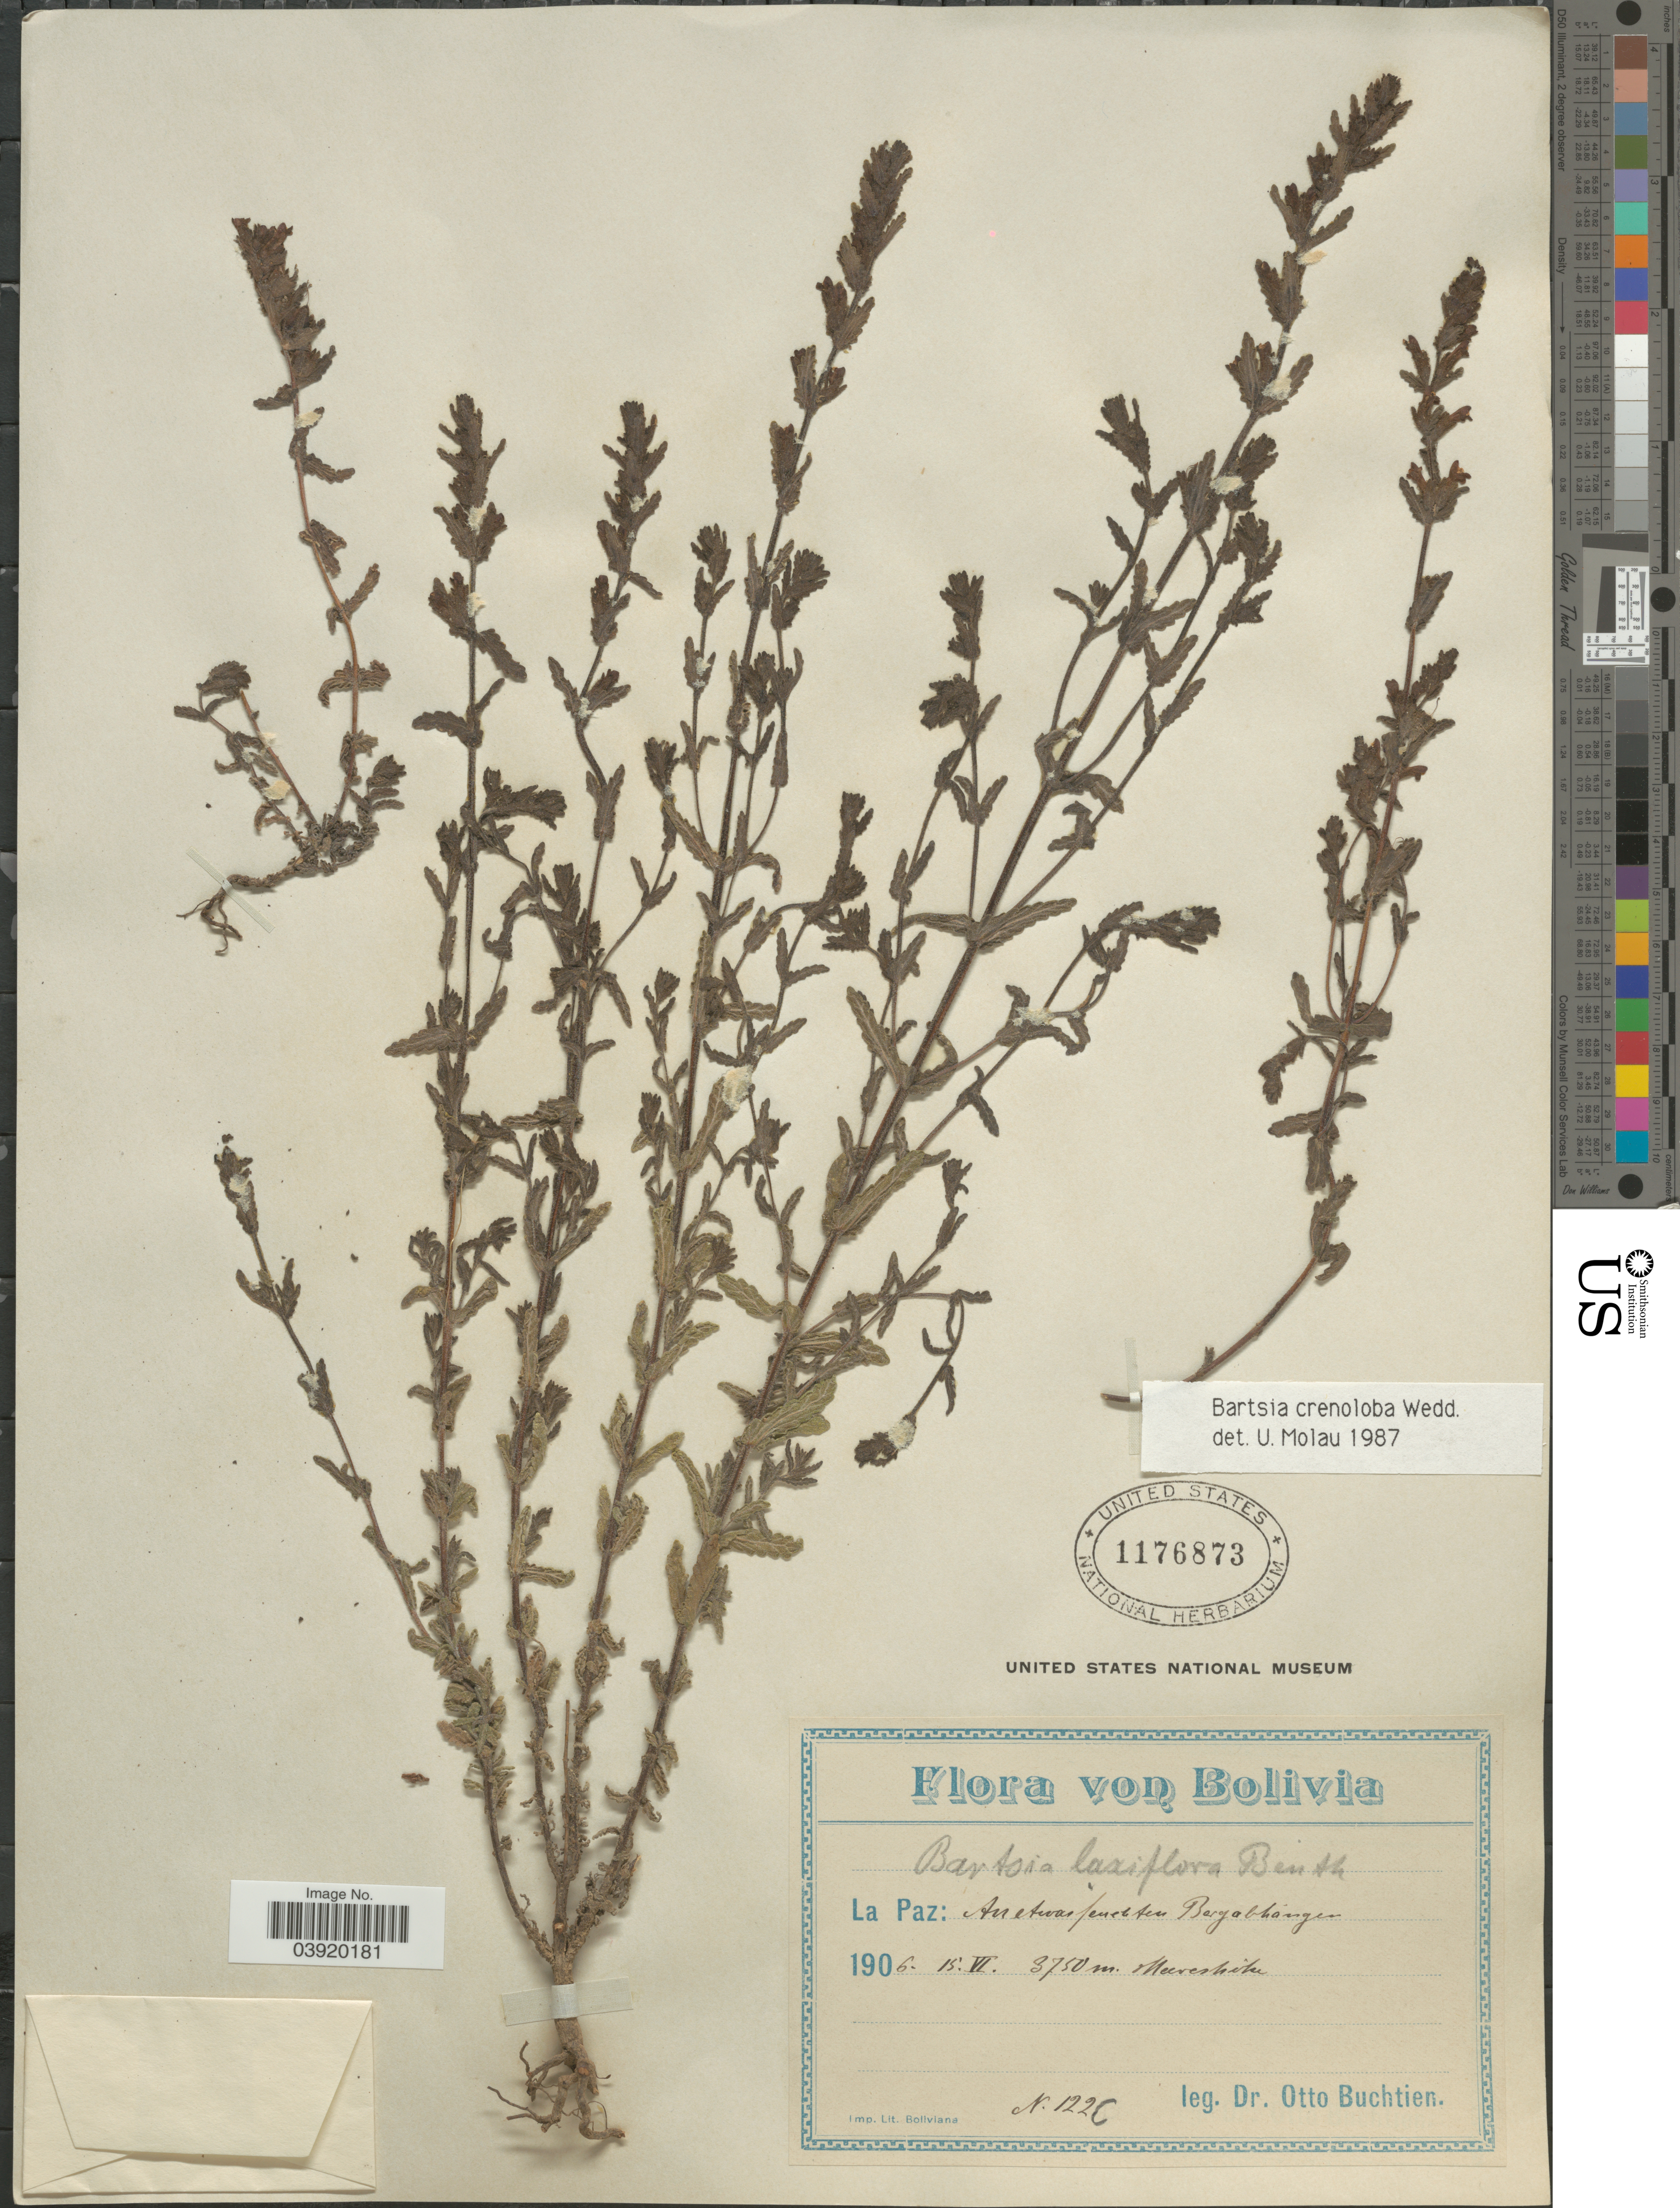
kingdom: Plantae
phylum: Tracheophyta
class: Magnoliopsida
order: Lamiales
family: Orobanchaceae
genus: Bartsia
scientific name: Bartsia crenoloba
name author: Wedd.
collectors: O. Buchtien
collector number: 122C*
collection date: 1906-06-15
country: Bolivia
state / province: La Paz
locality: An etwas fenet ten Bergabhangen.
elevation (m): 3750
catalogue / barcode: US 1176873